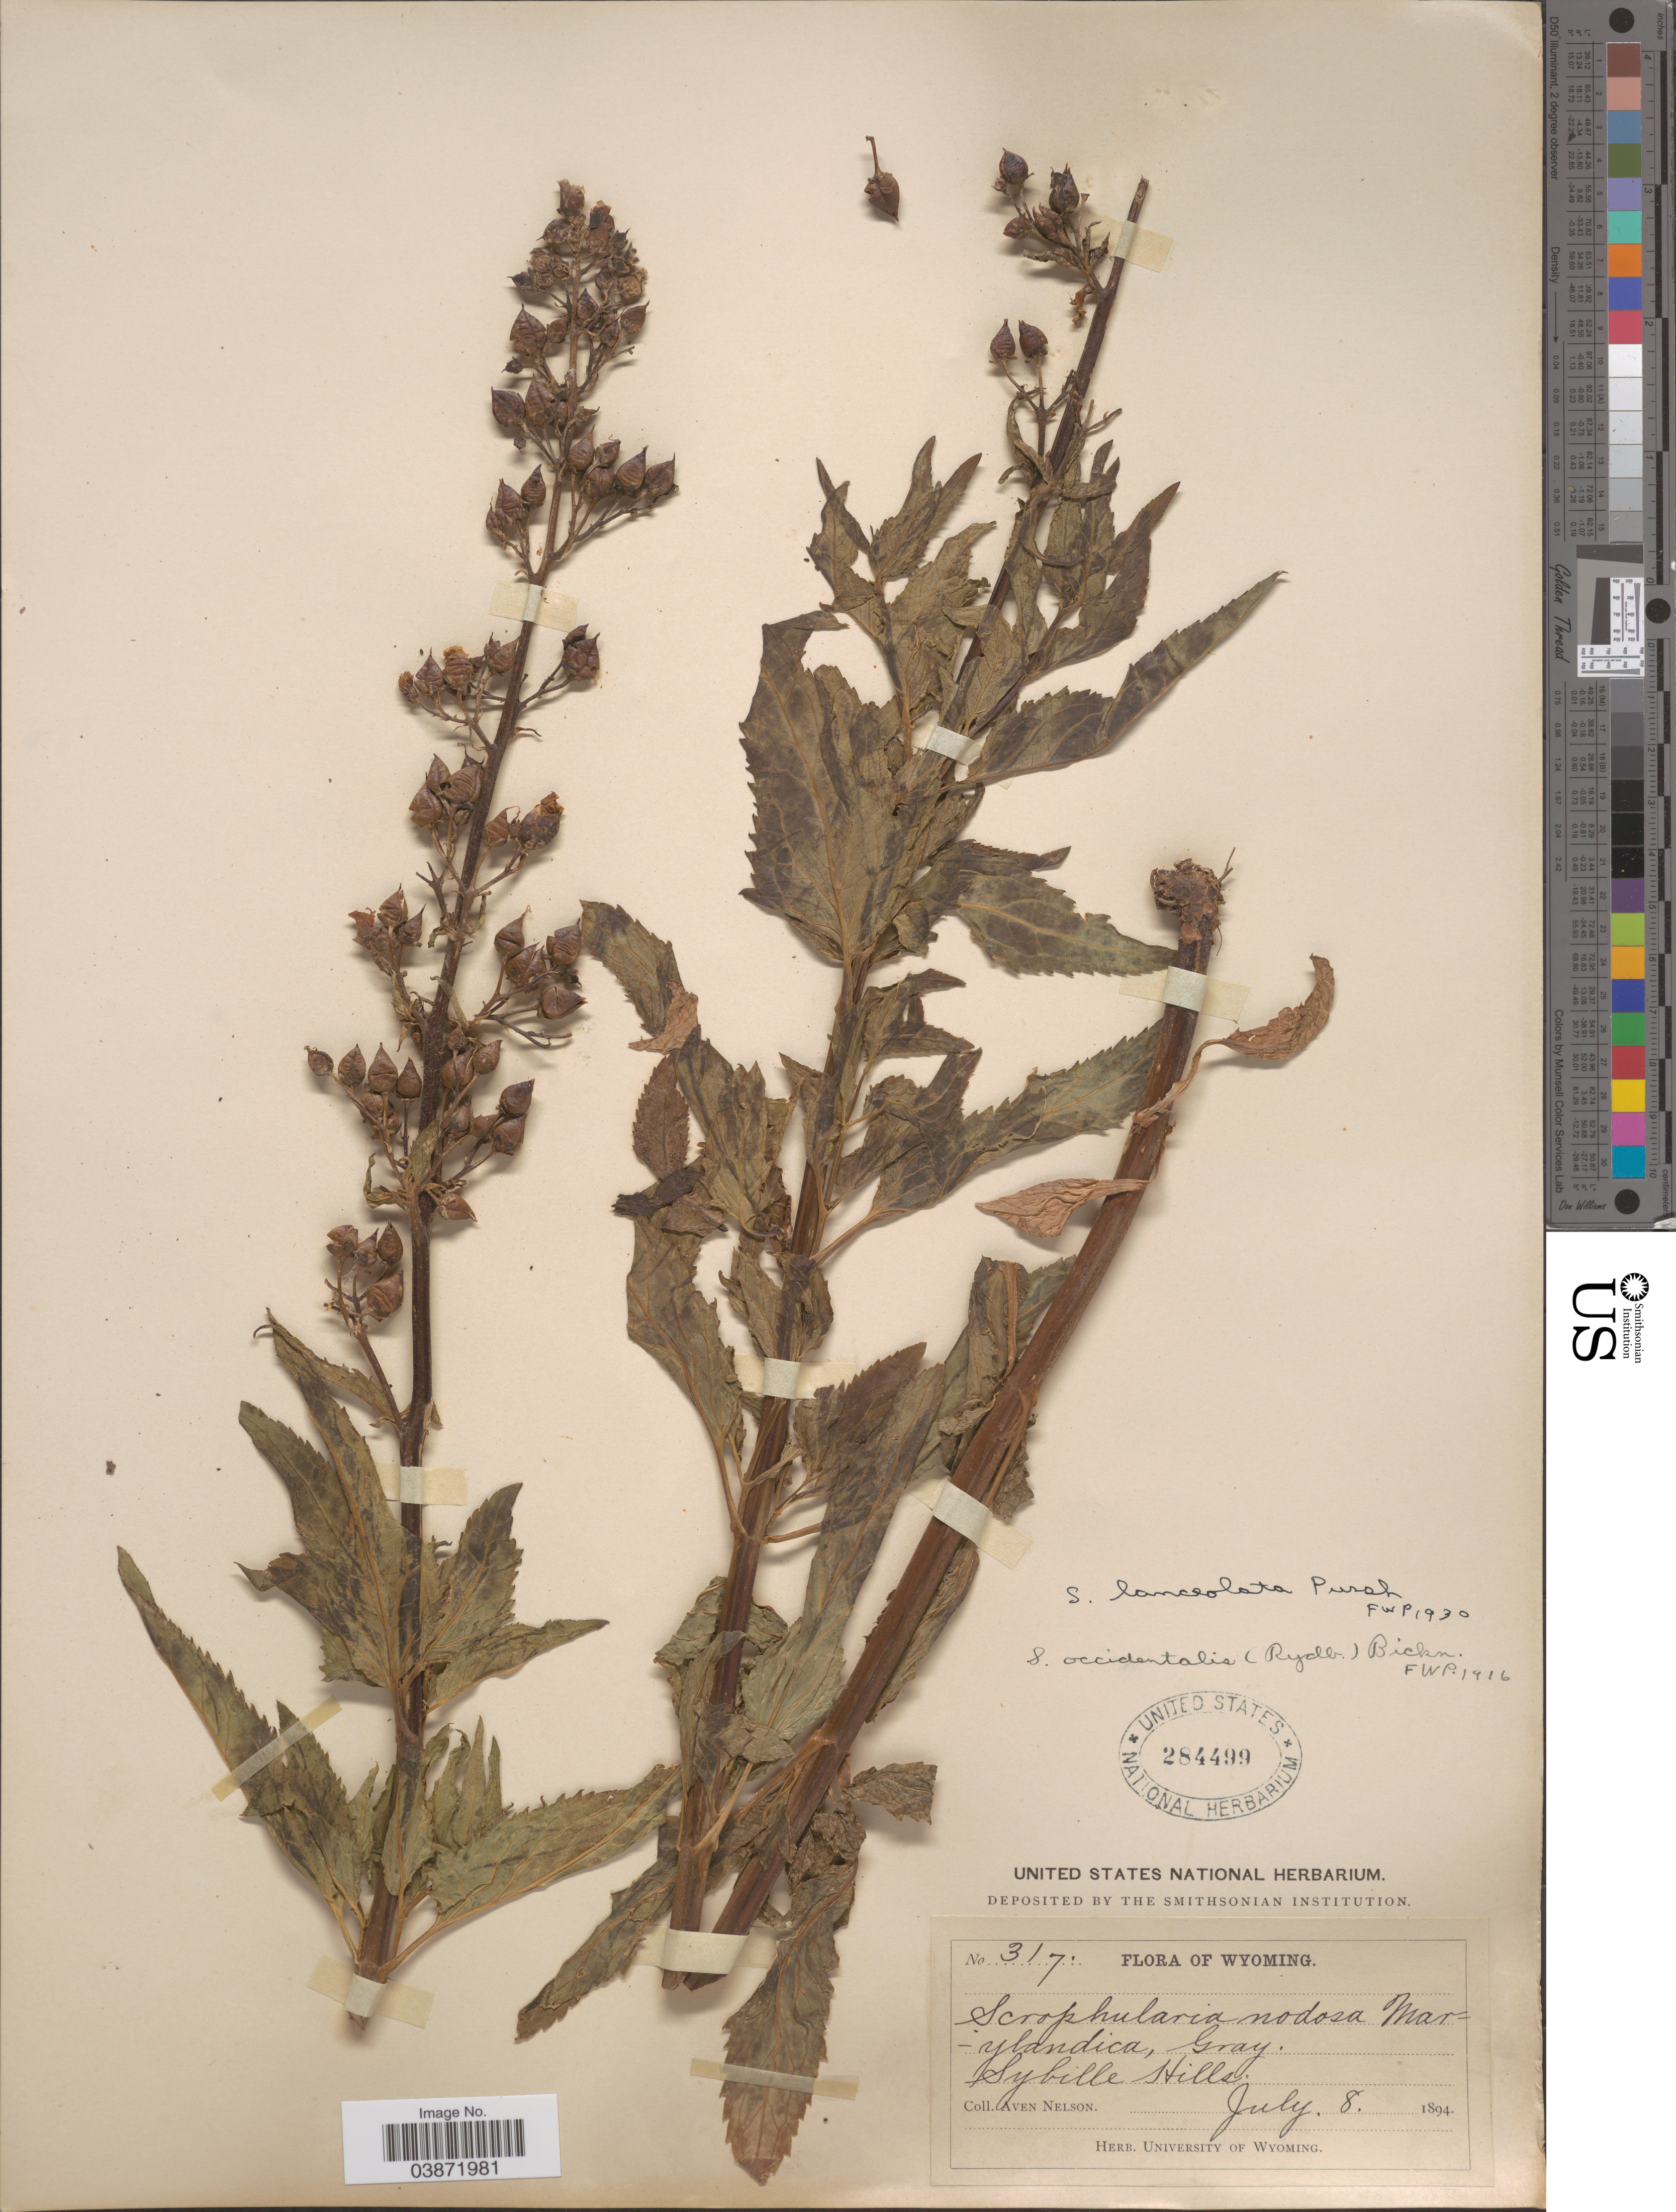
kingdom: Plantae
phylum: Tracheophyta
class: Magnoliopsida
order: Lamiales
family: Scrophulariaceae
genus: Scrophularia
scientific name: Scrophularia lanceolata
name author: Pursh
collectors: A. Nelson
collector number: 317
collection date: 1894-07-08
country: United States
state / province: Wyoming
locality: Sybille Hills.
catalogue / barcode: US 284499